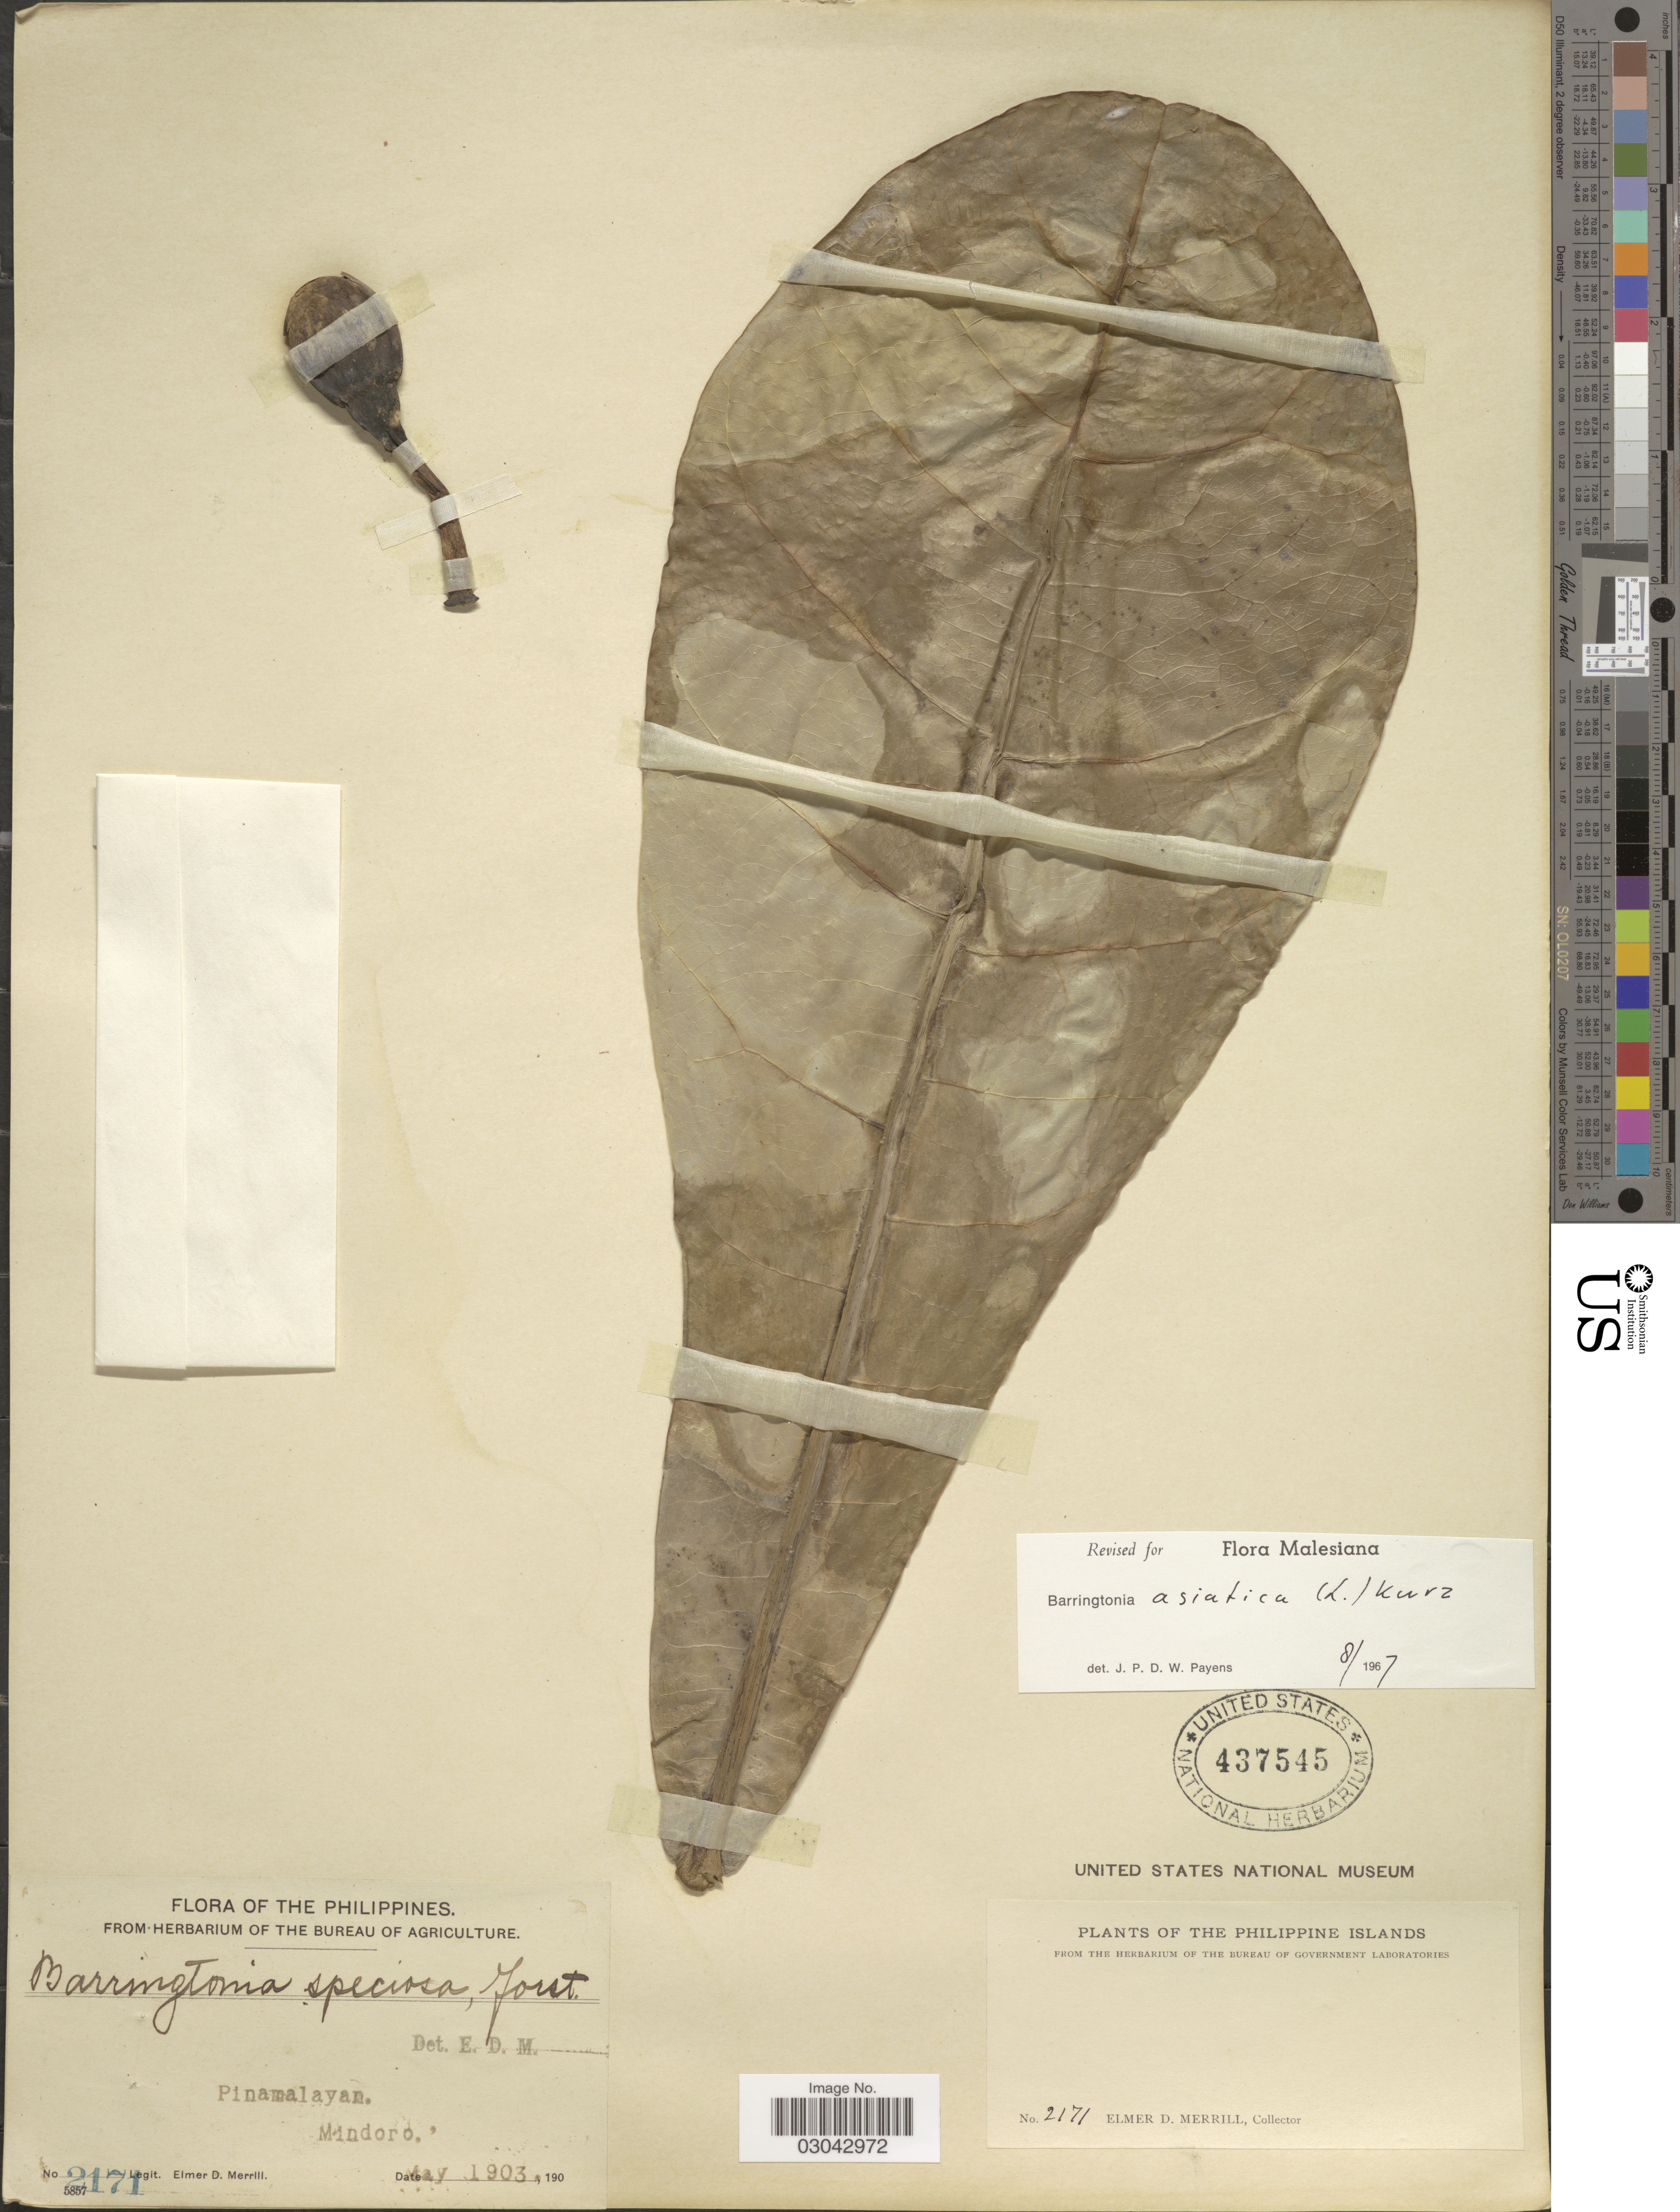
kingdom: Plantae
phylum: Tracheophyta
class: Magnoliopsida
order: Ericales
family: Lecythidaceae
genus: Barringtonia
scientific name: Barringtonia asiatica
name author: (L.) Kurz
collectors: E. D. Merrill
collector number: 2171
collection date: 1903-05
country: Philippines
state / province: Mimaropa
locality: Pinamalayan, Mindoro.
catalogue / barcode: US 437545